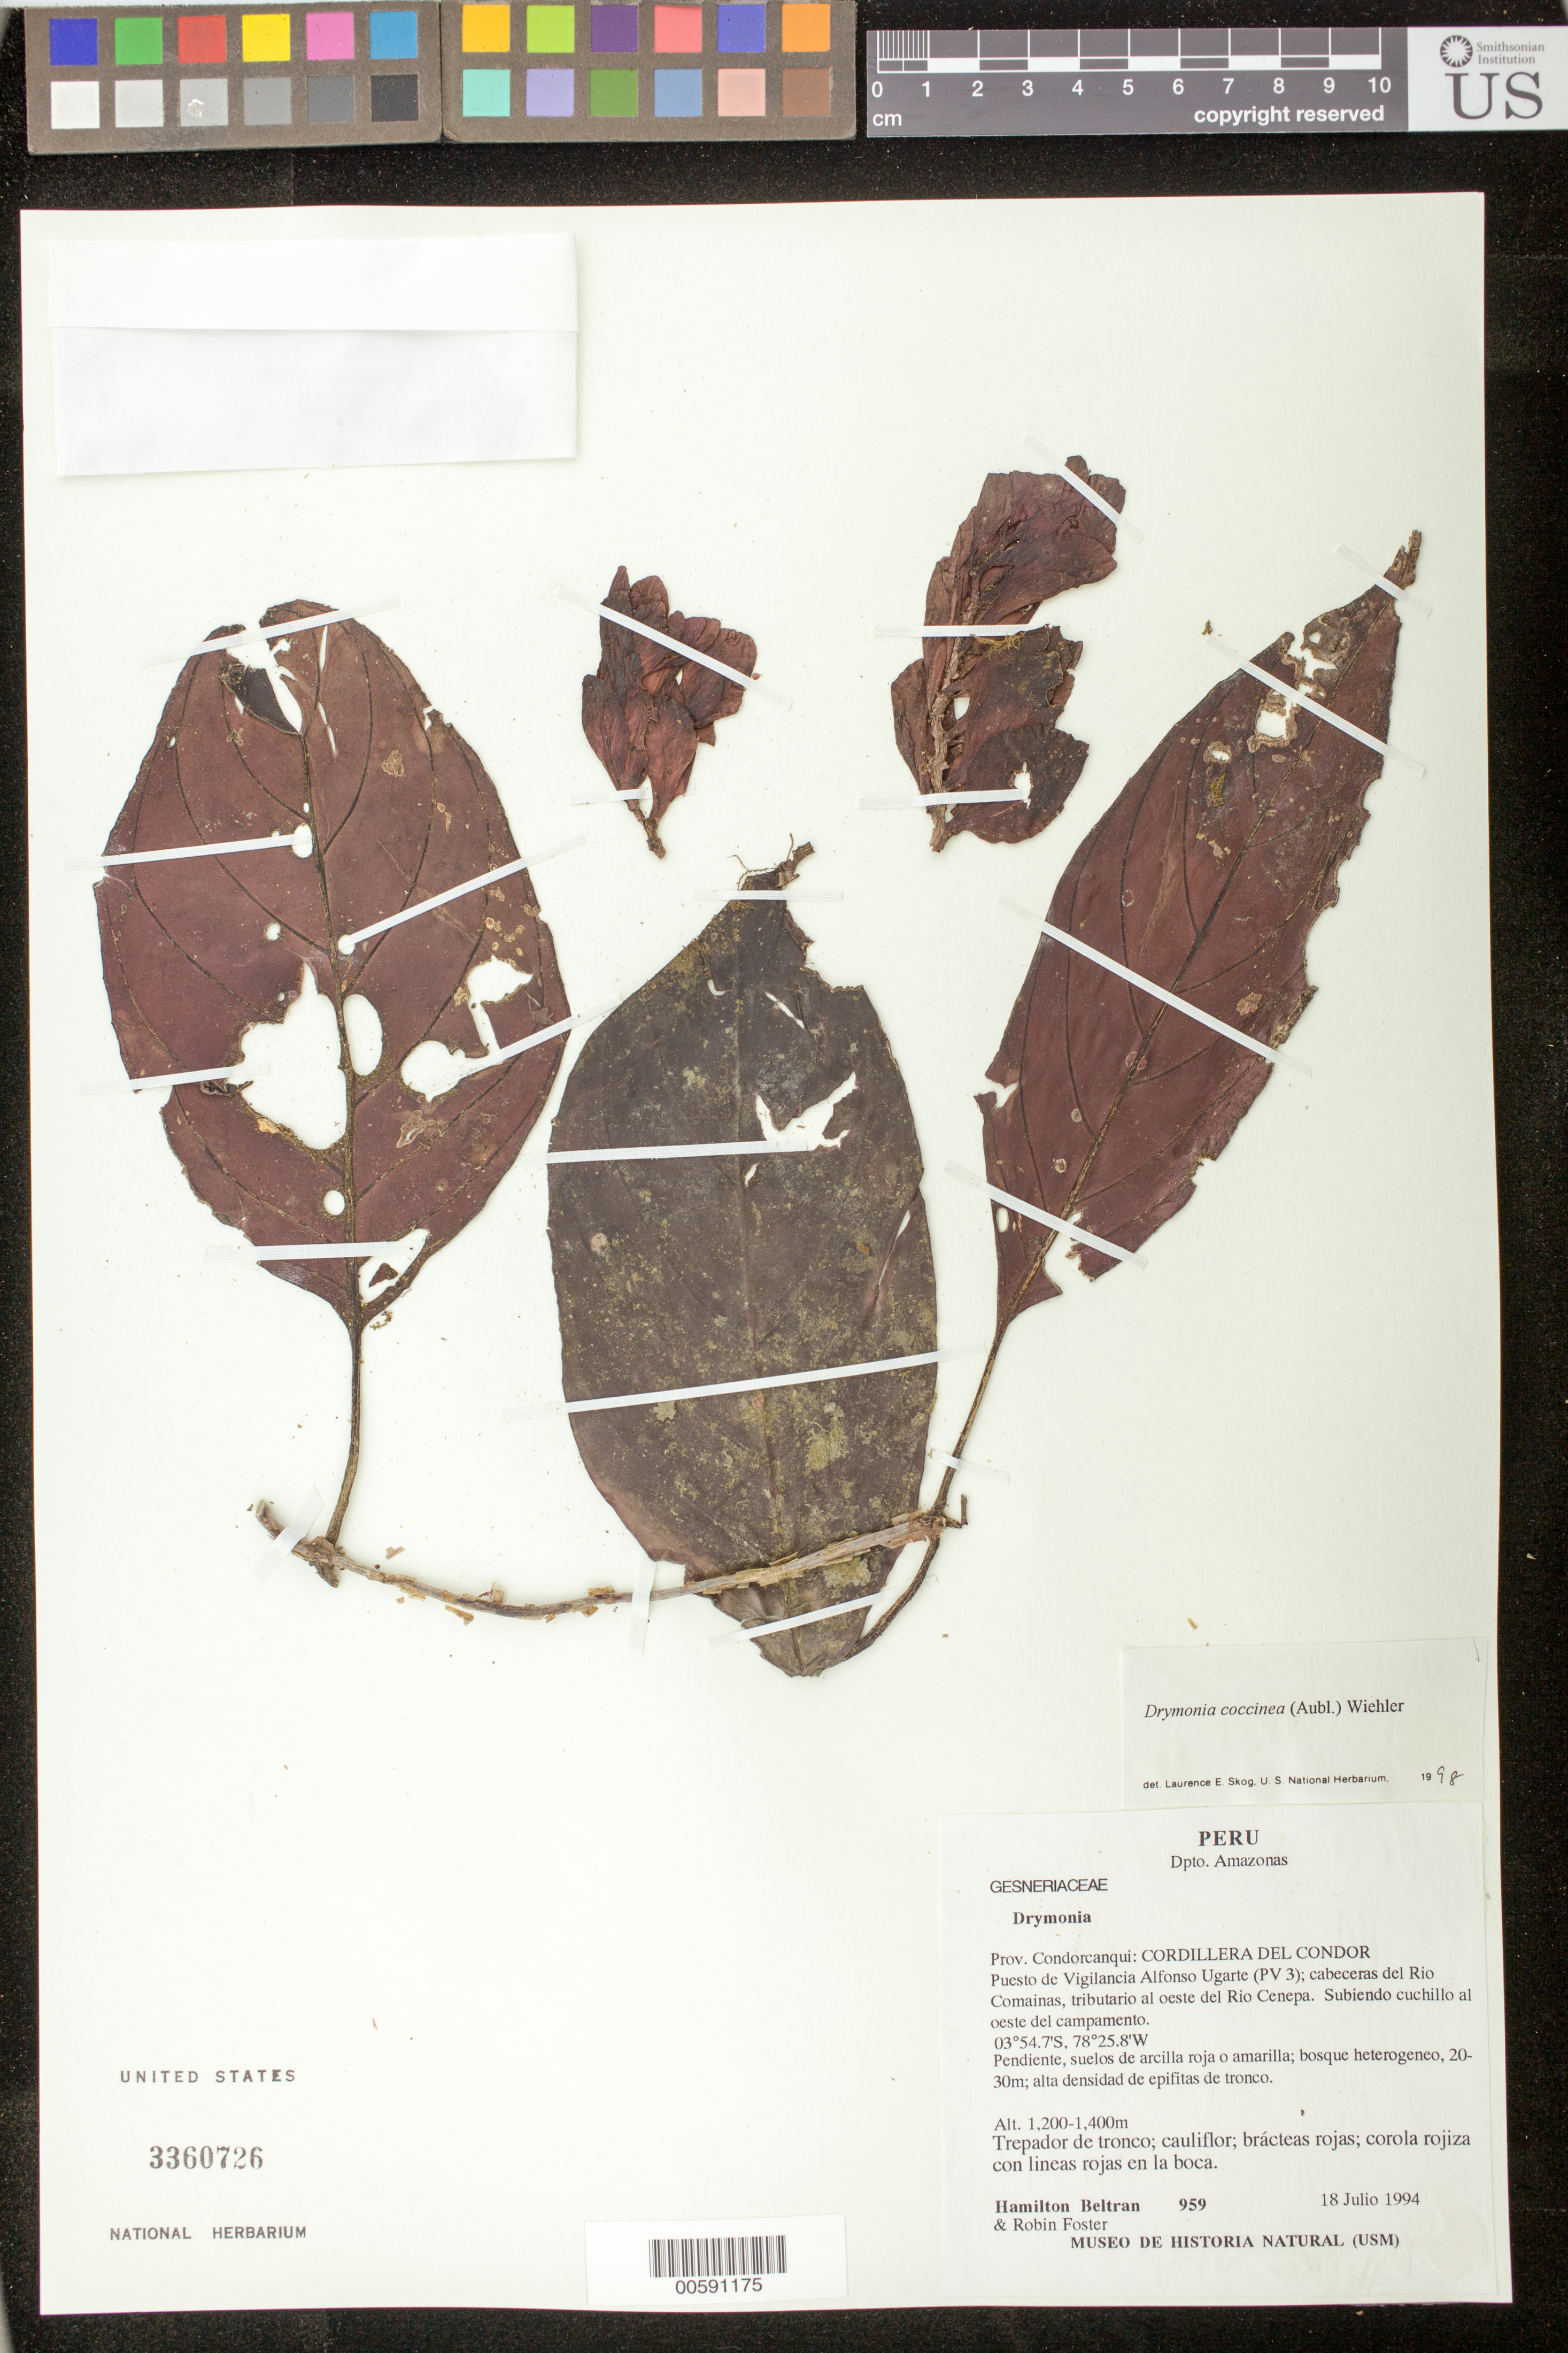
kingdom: Plantae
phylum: Tracheophyta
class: Magnoliopsida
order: Lamiales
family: Gesneriaceae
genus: Drymonia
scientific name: Drymonia coccinea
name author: (Aubl.) Wiehler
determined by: Clark, J. L., (SEL), The Marie Selby Botanical Garden (UNITED STATES)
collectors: H. Beltran & R. Foster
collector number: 959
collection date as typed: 18 Jul 1994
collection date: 1994-07-18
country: Peru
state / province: Amazonas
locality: Prov. Condorcanqui, Cordillera del Condor; Puesto de Vigilancia Alfonso Ugarte (PV 3); cabeceras del Rio Comainas, tributario al oeste del Rio Cenepa; subiendo cuchillo al oeste del campamento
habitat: Pendiente, suelos de arcilla roja o amarilla; bosque heterogeneo, 20-30 m; alta densidad de epifitas de tronco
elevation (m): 1200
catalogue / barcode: US 3360726